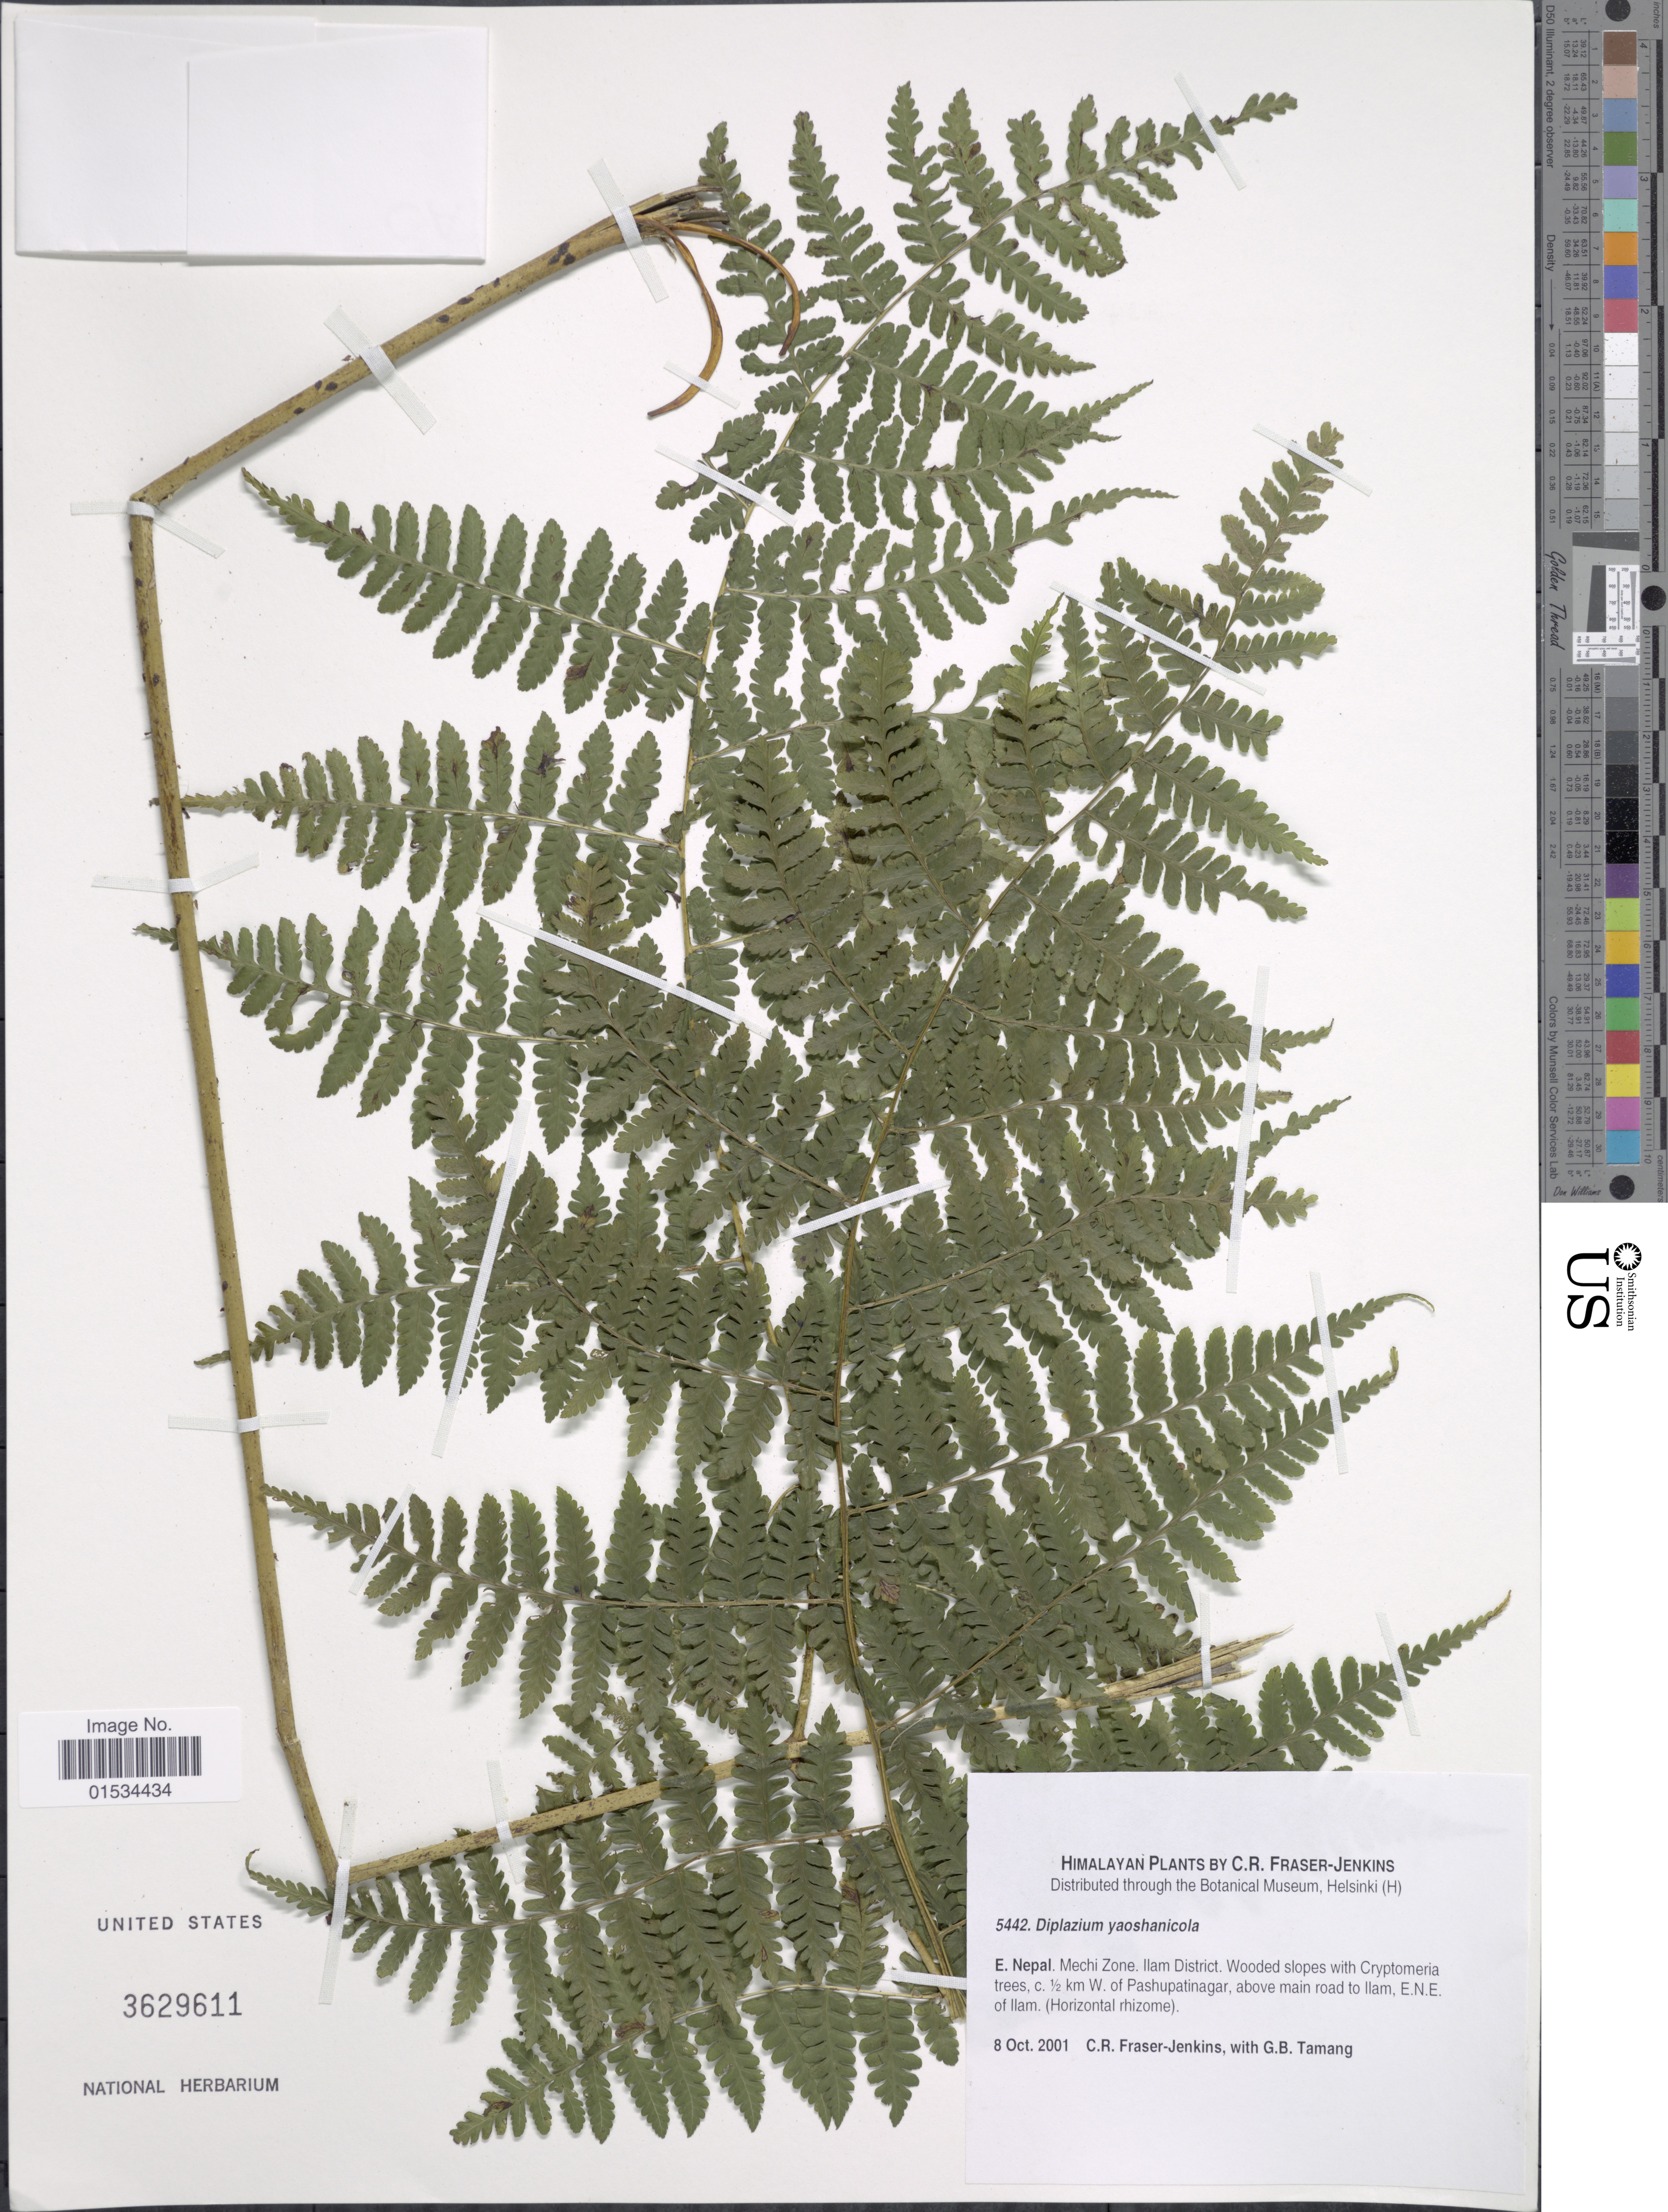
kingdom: Plantae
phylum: Tracheophyta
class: Polypodiopsida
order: Polypodiales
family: Athyriaceae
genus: Diplazium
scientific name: Diplazium yaoshanicola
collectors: C. R. Fraser-Jenkins & G. Tamang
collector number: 5442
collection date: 2001-10-08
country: Nepal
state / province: Mechi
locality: E. Nepal, Mechi Zone, Ilam District, Wooded slopes with Cryptomeria trees, c. 0.5 km W. of Pashupatinagar, above main road to Ilam, E.N.E. of Ilam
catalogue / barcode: US 3629611